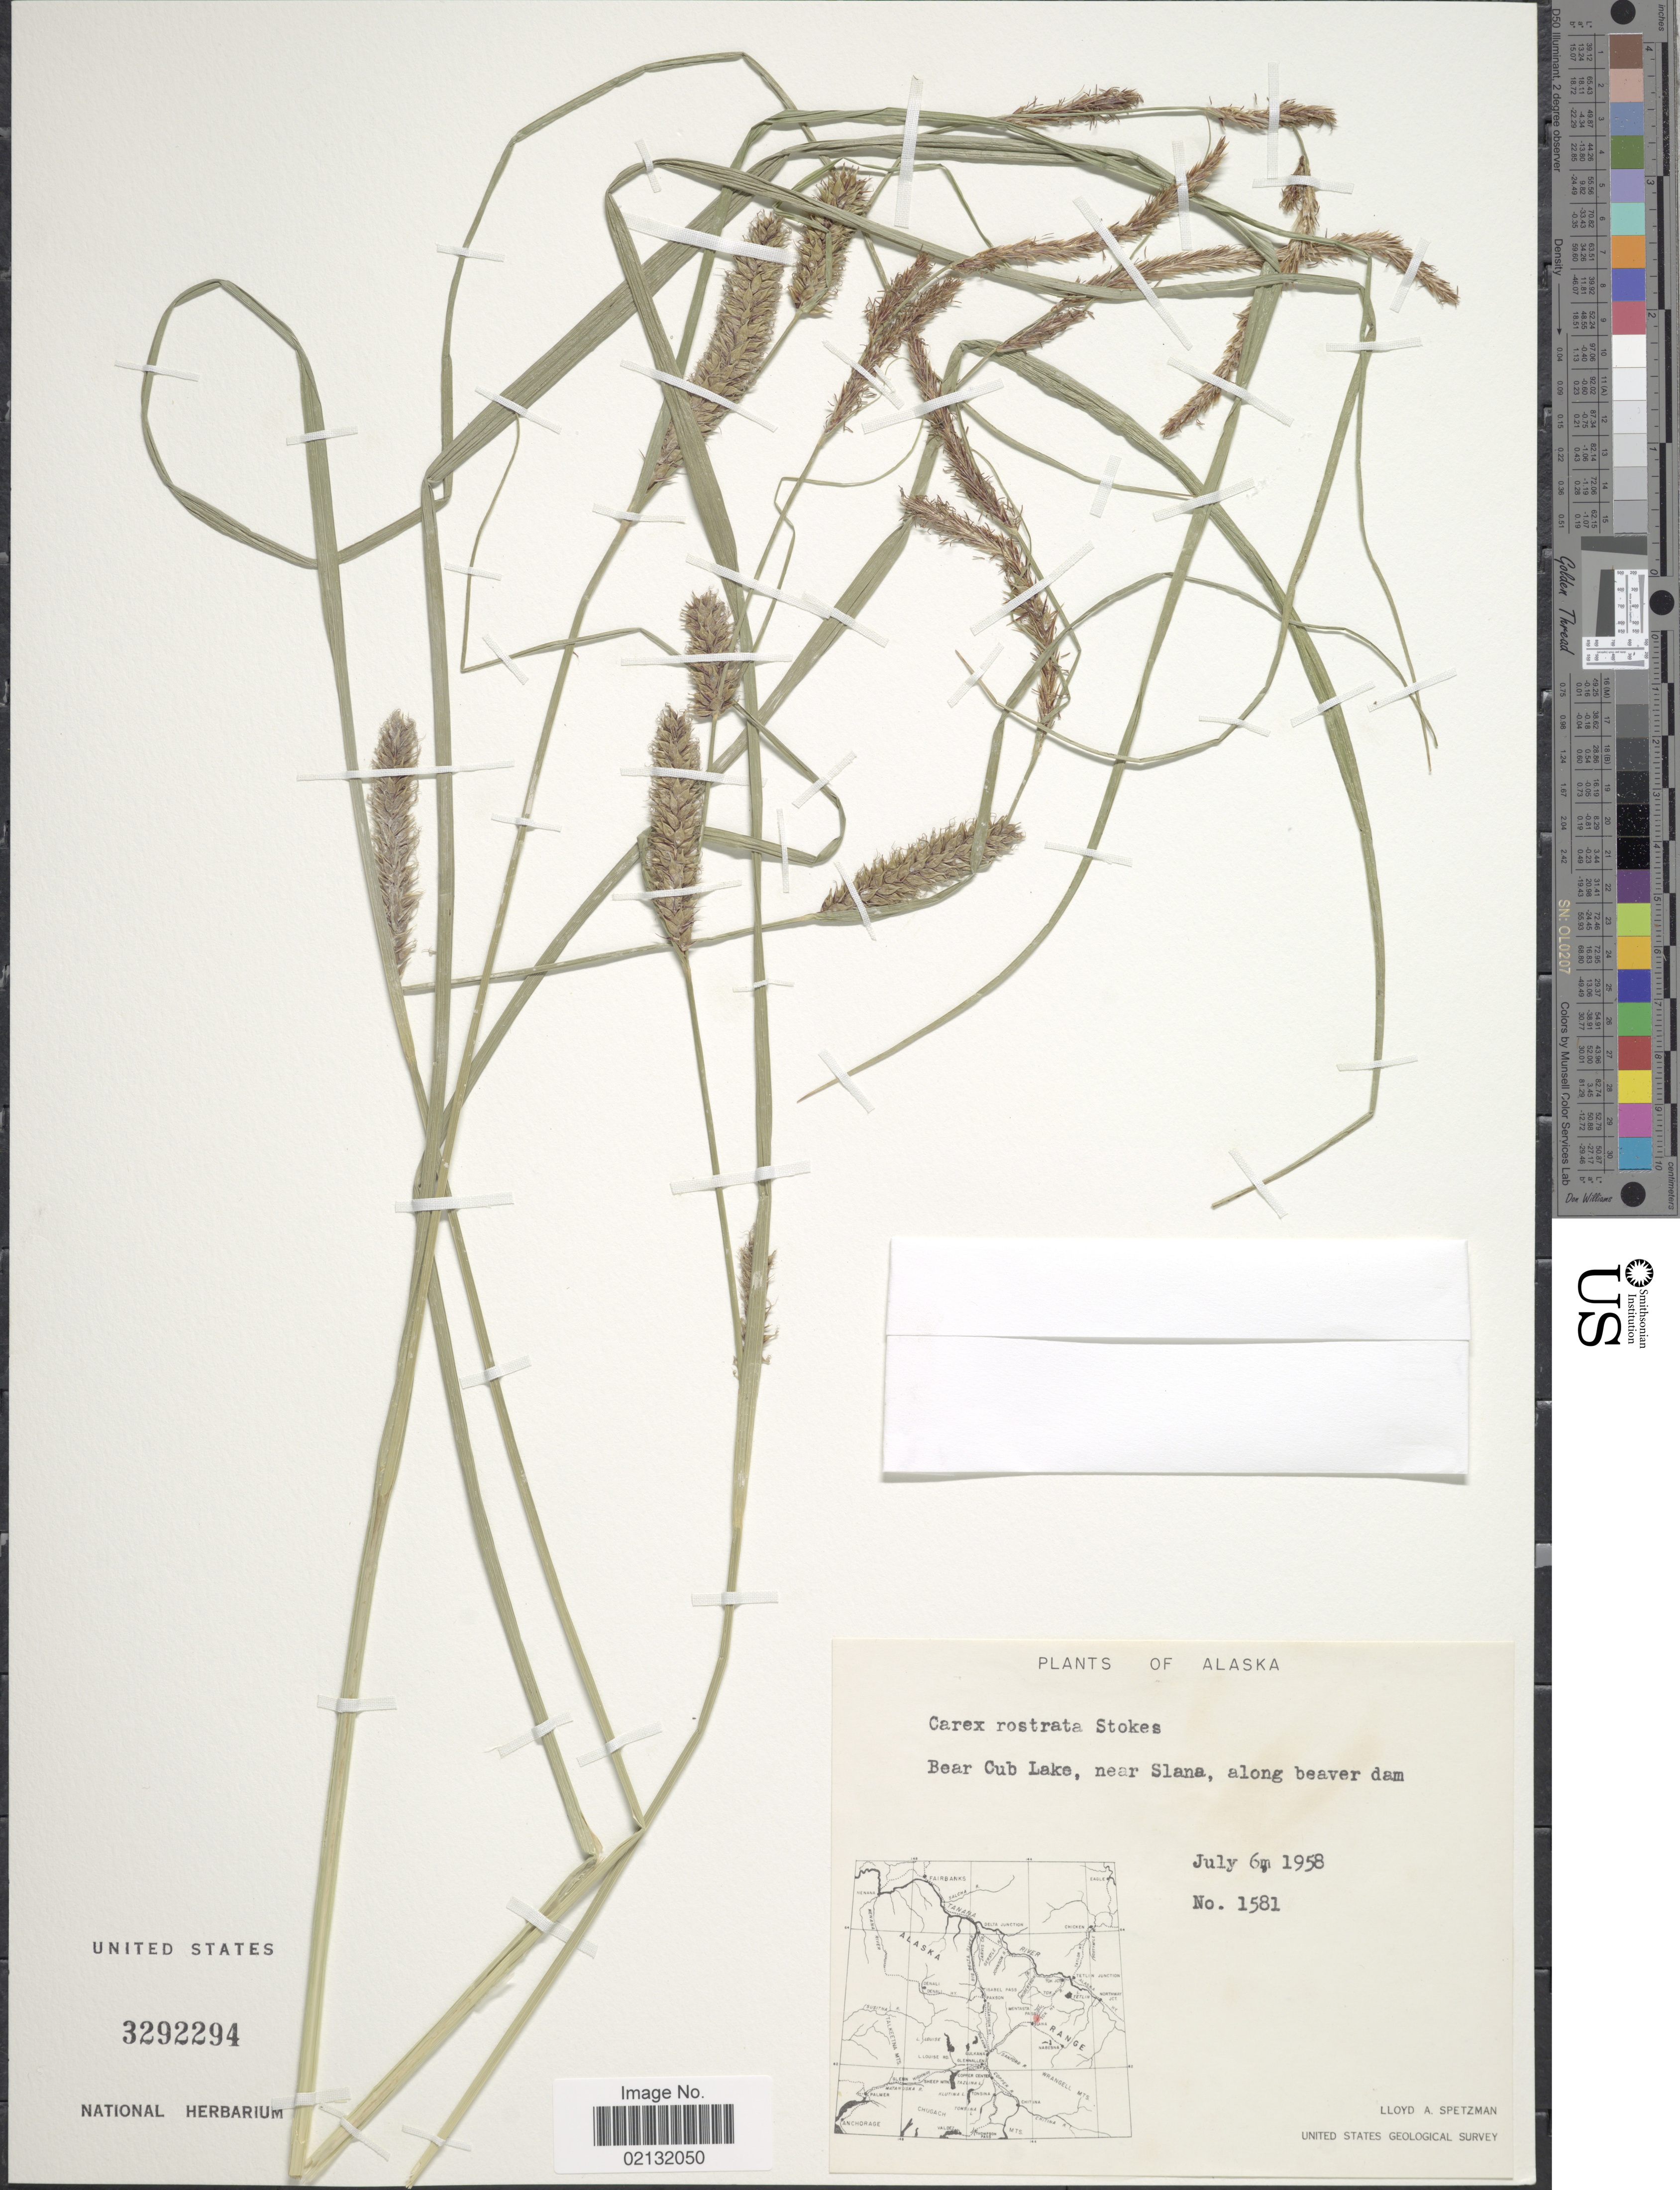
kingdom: Plantae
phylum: Tracheophyta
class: Liliopsida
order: Poales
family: Cyperaceae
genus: Carex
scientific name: Carex rostrata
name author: Stokes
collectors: L. Spetzman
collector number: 1581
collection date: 1958-07-06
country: United States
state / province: Alaska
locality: Bear Cub Lake, near Slana, along beaver dam.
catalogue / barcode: US 3292294